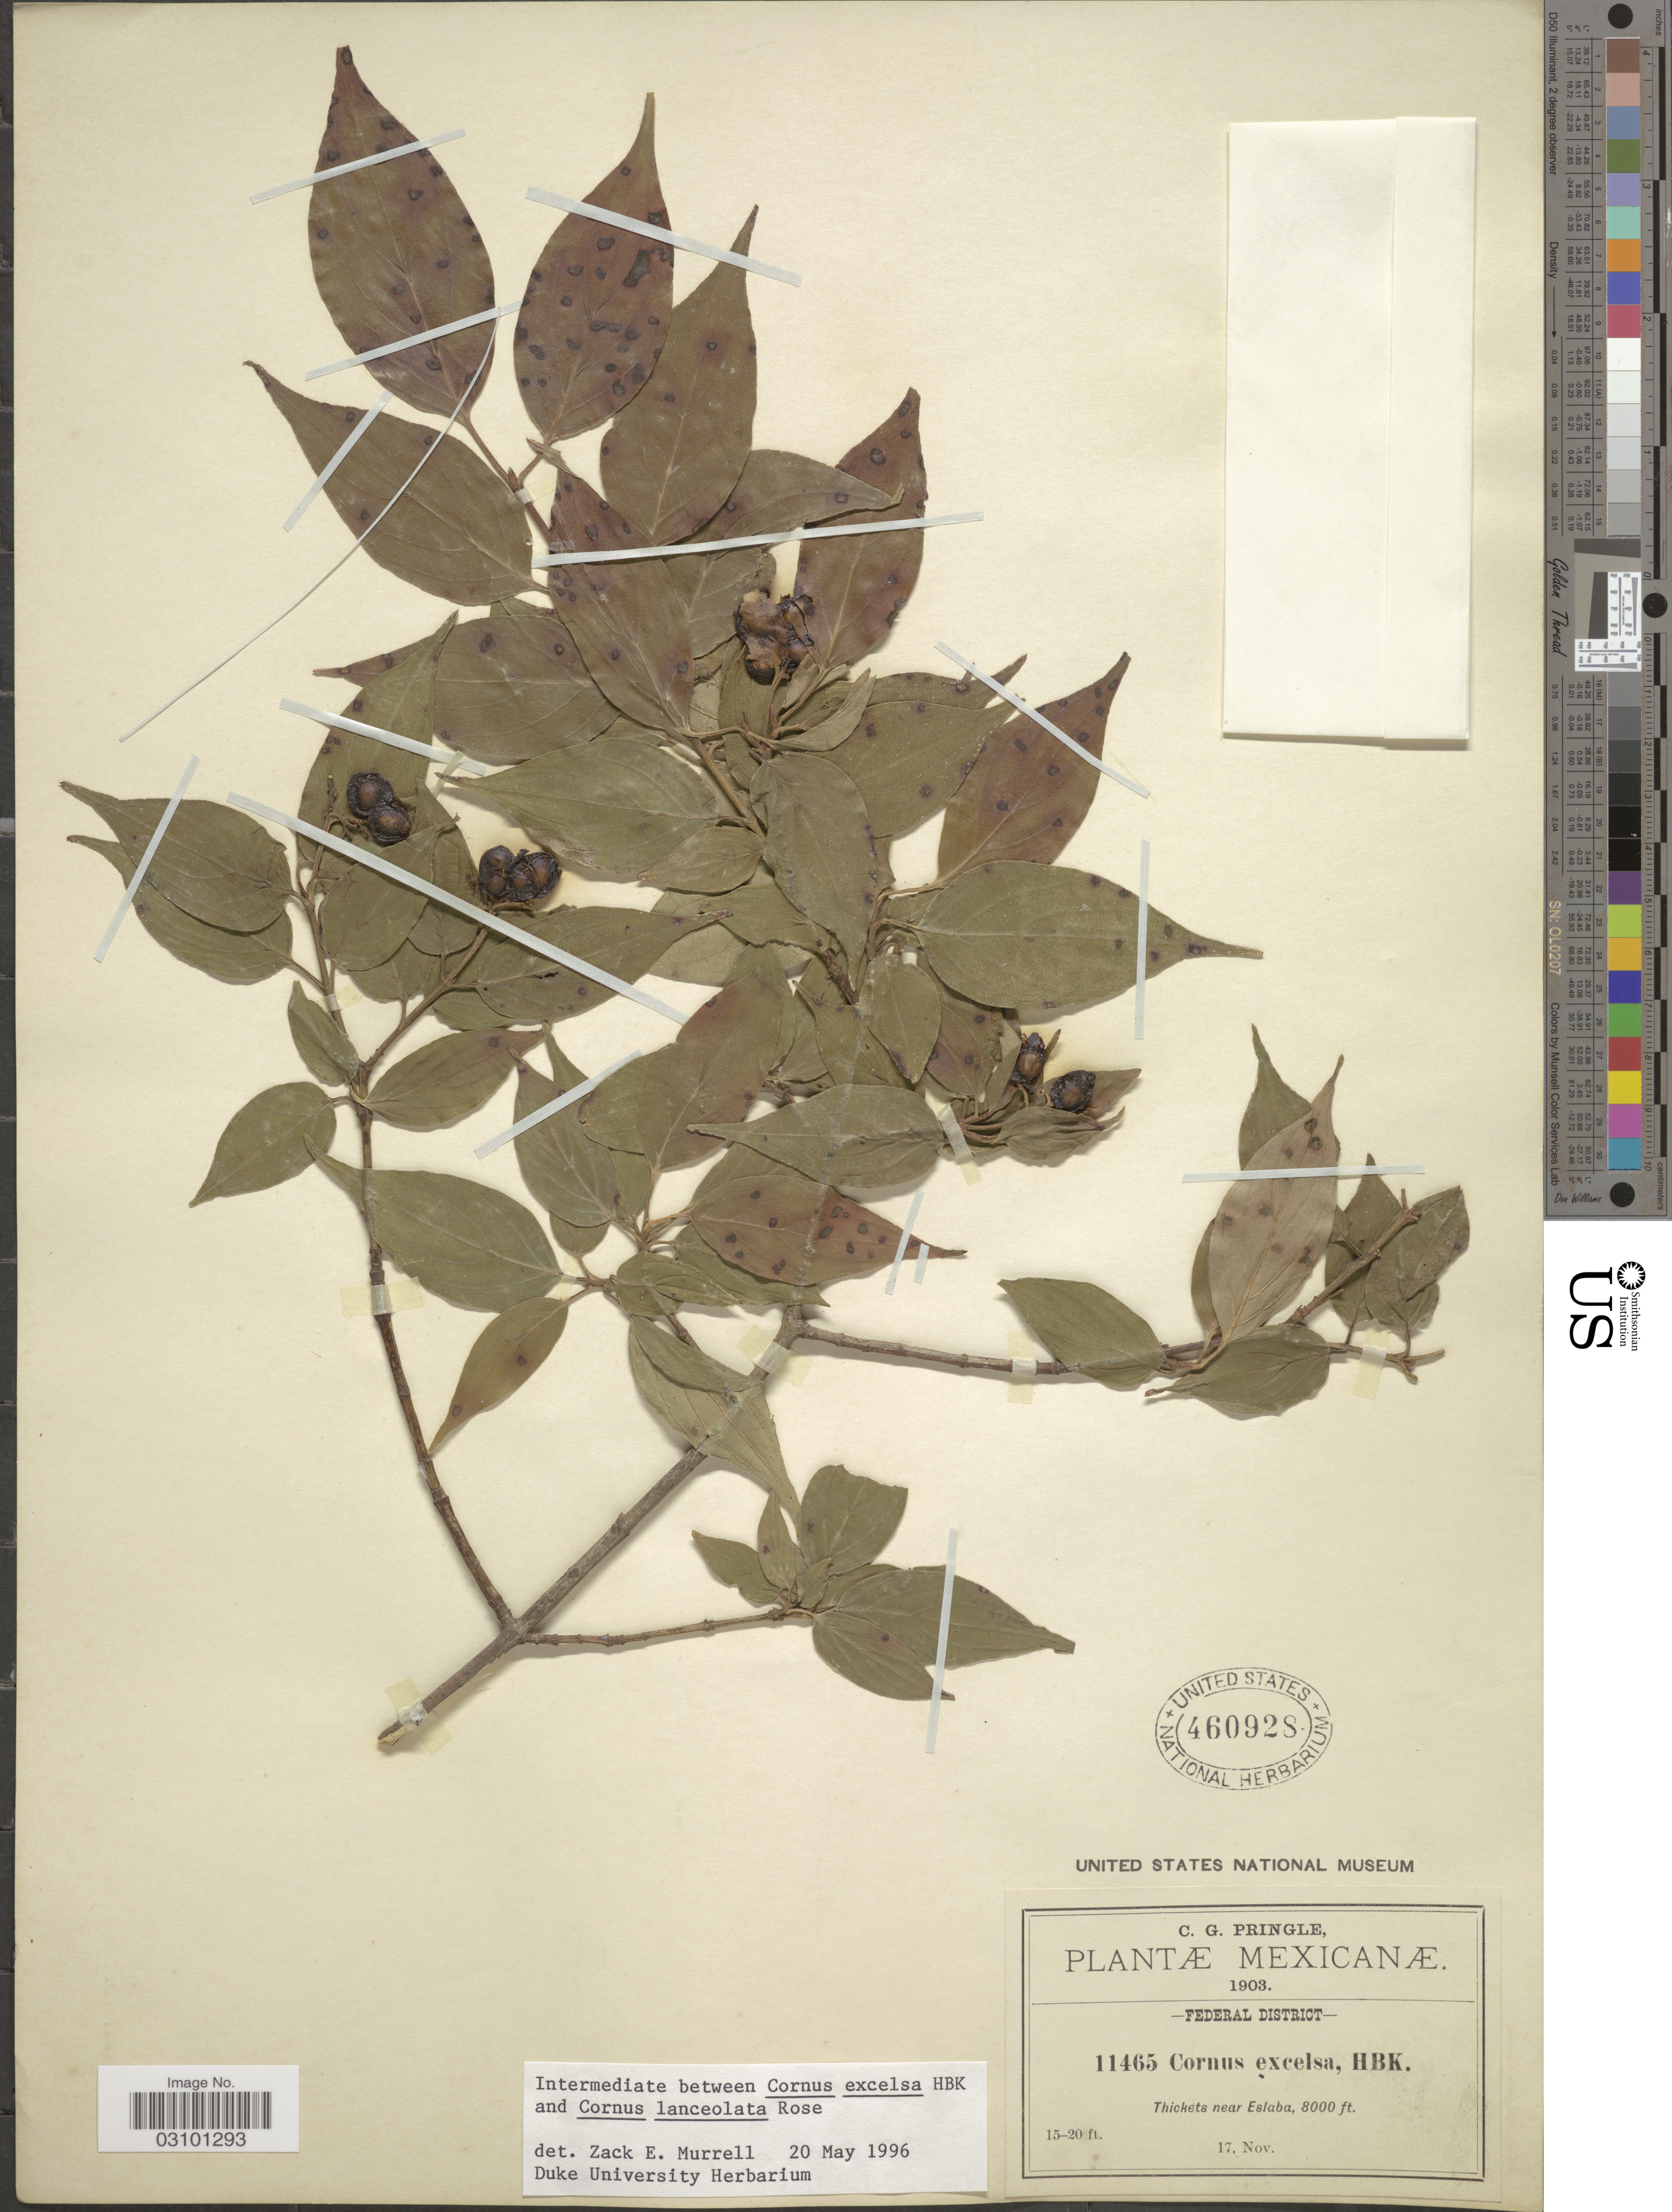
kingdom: Plantae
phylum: Tracheophyta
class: Magnoliopsida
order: Cornales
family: Cornaceae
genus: Cornus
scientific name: Cornus sp.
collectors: C. G. Pringle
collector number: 11465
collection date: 1903-11-17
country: Mexico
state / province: Distrito Federal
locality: Thickets near Eslaba.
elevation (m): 2438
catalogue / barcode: US 460928